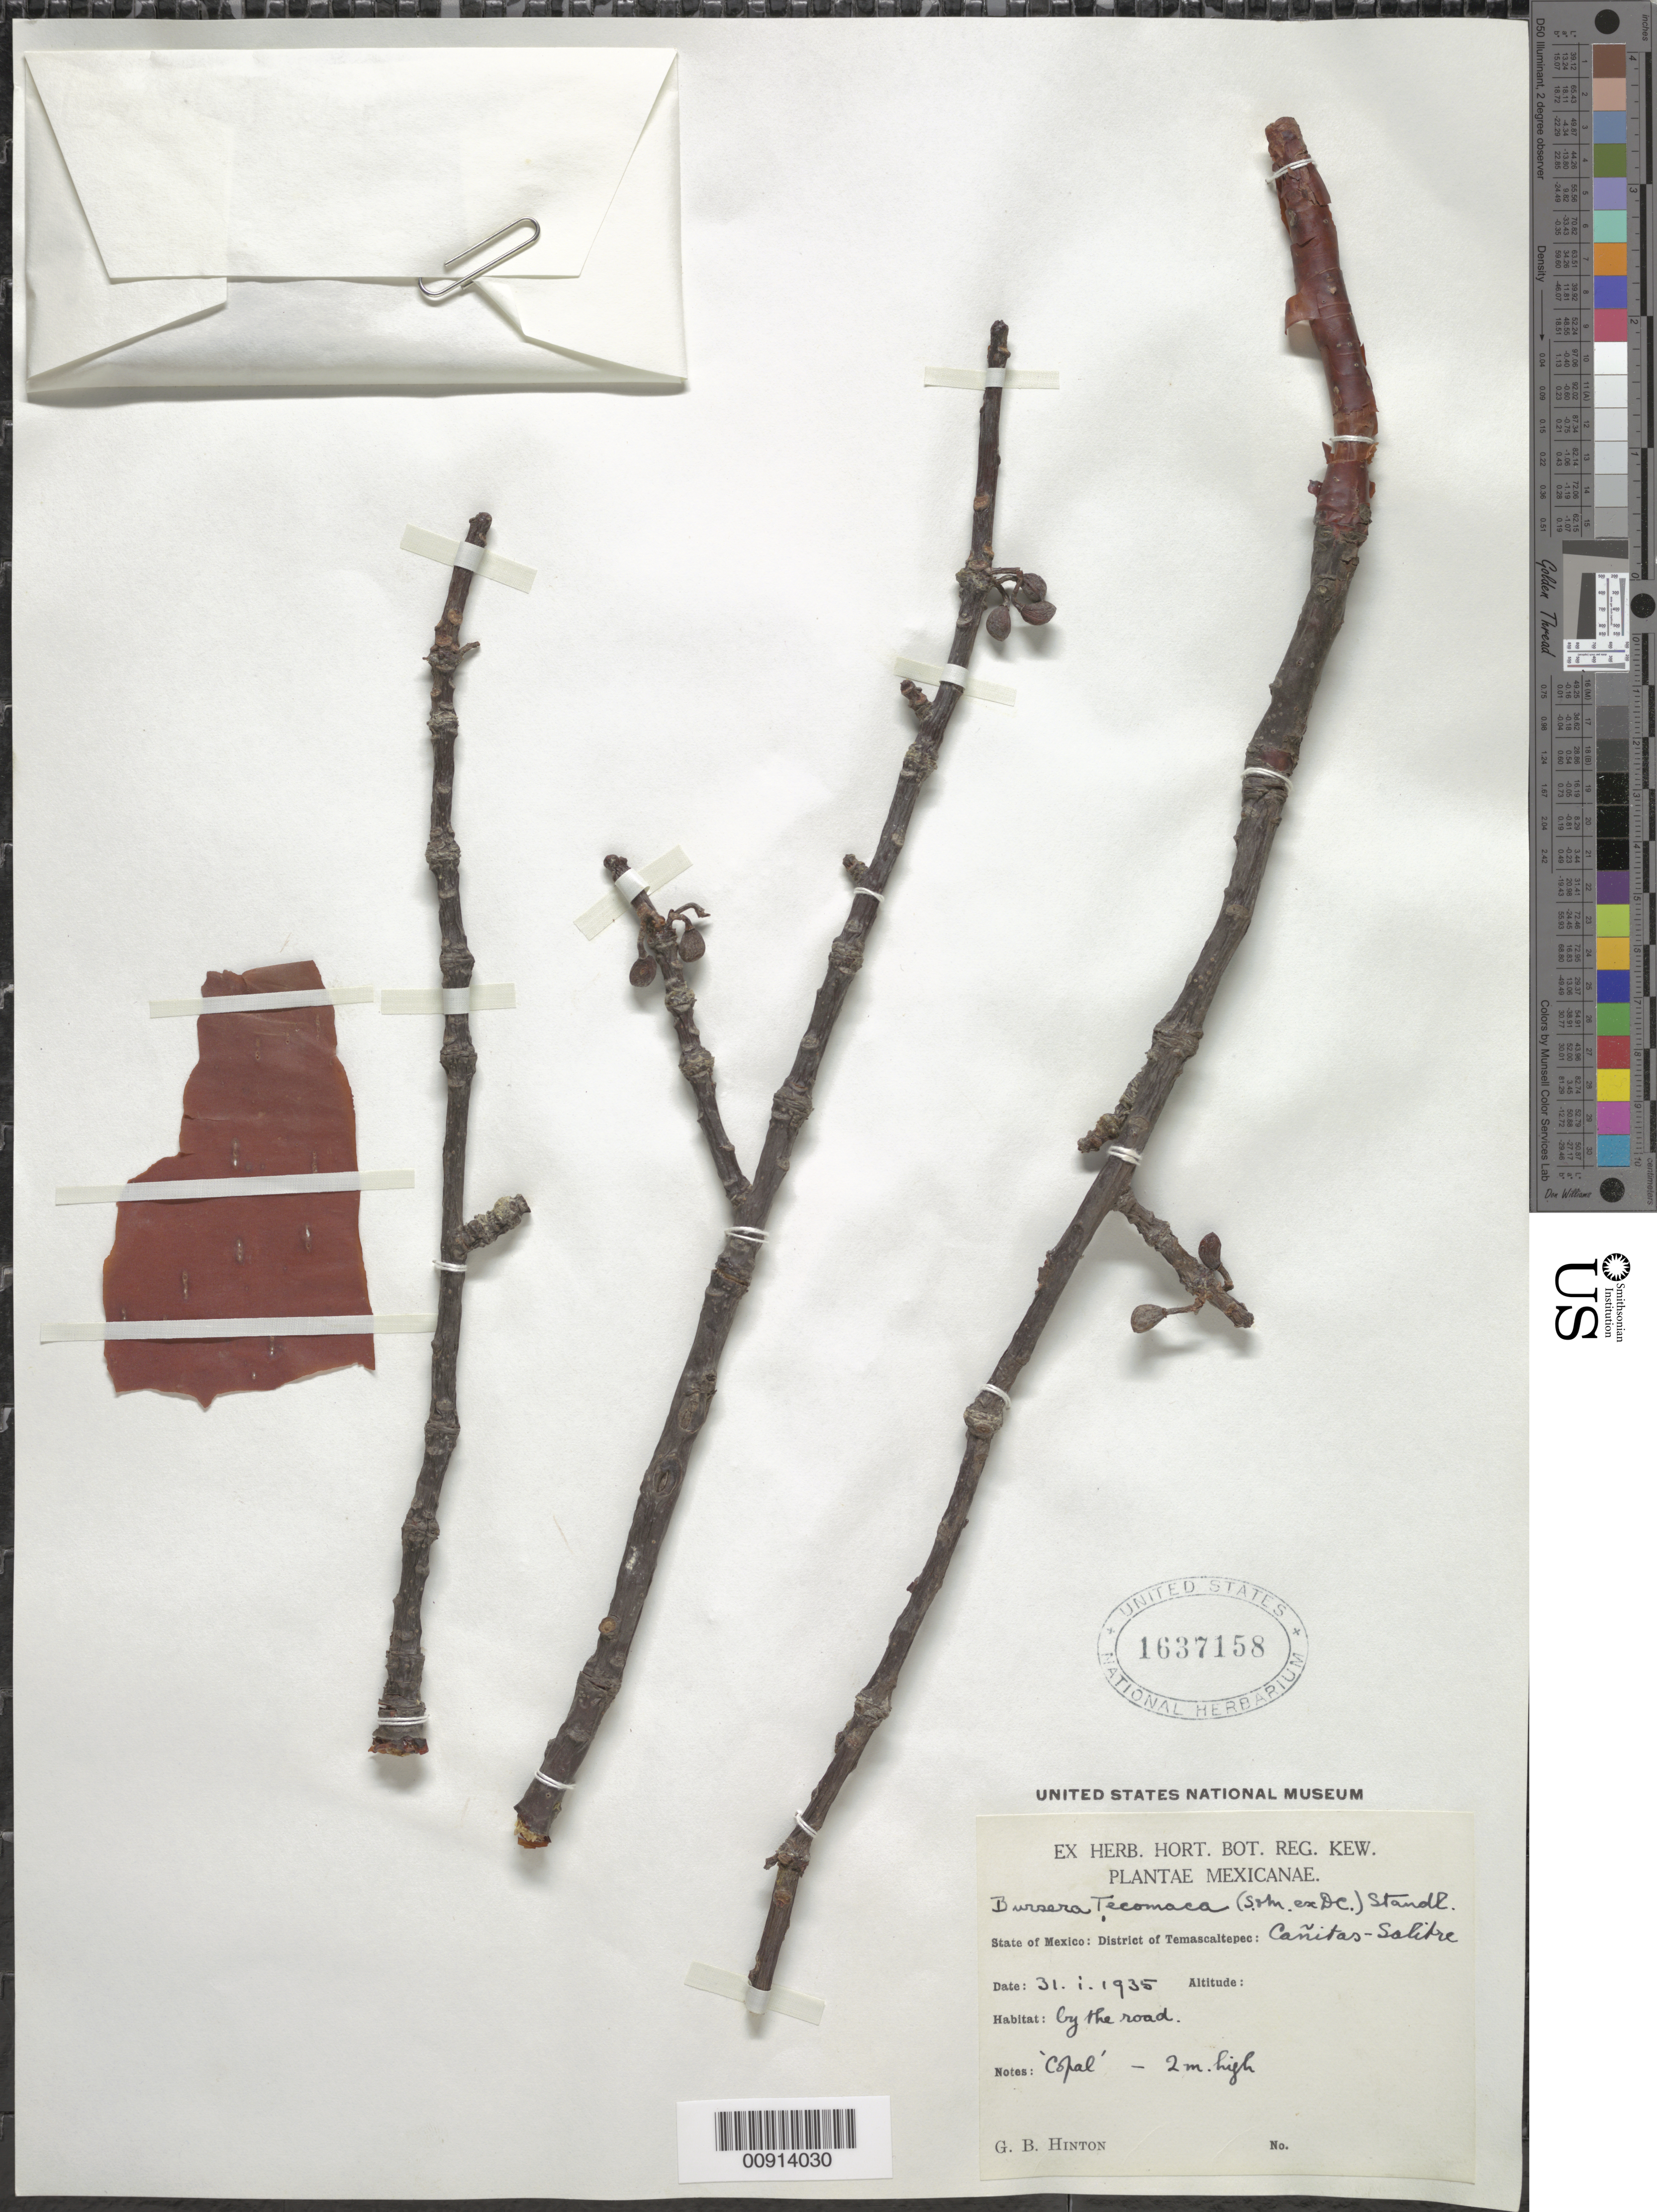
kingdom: Plantae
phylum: Tracheophyta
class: Magnoliopsida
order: Sapindales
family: Burseraceae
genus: Bursera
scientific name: Bursera tecomaca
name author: (Sessé & Moc. ex DC.) Standl.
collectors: G. B. Hinton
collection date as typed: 31 Jan 1935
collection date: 1935-01-31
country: Mexico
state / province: México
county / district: Temascaltepec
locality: State of Mexico: District of Temascaltepec: Cañitas - Salitre.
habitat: By the road.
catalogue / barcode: US 1637158